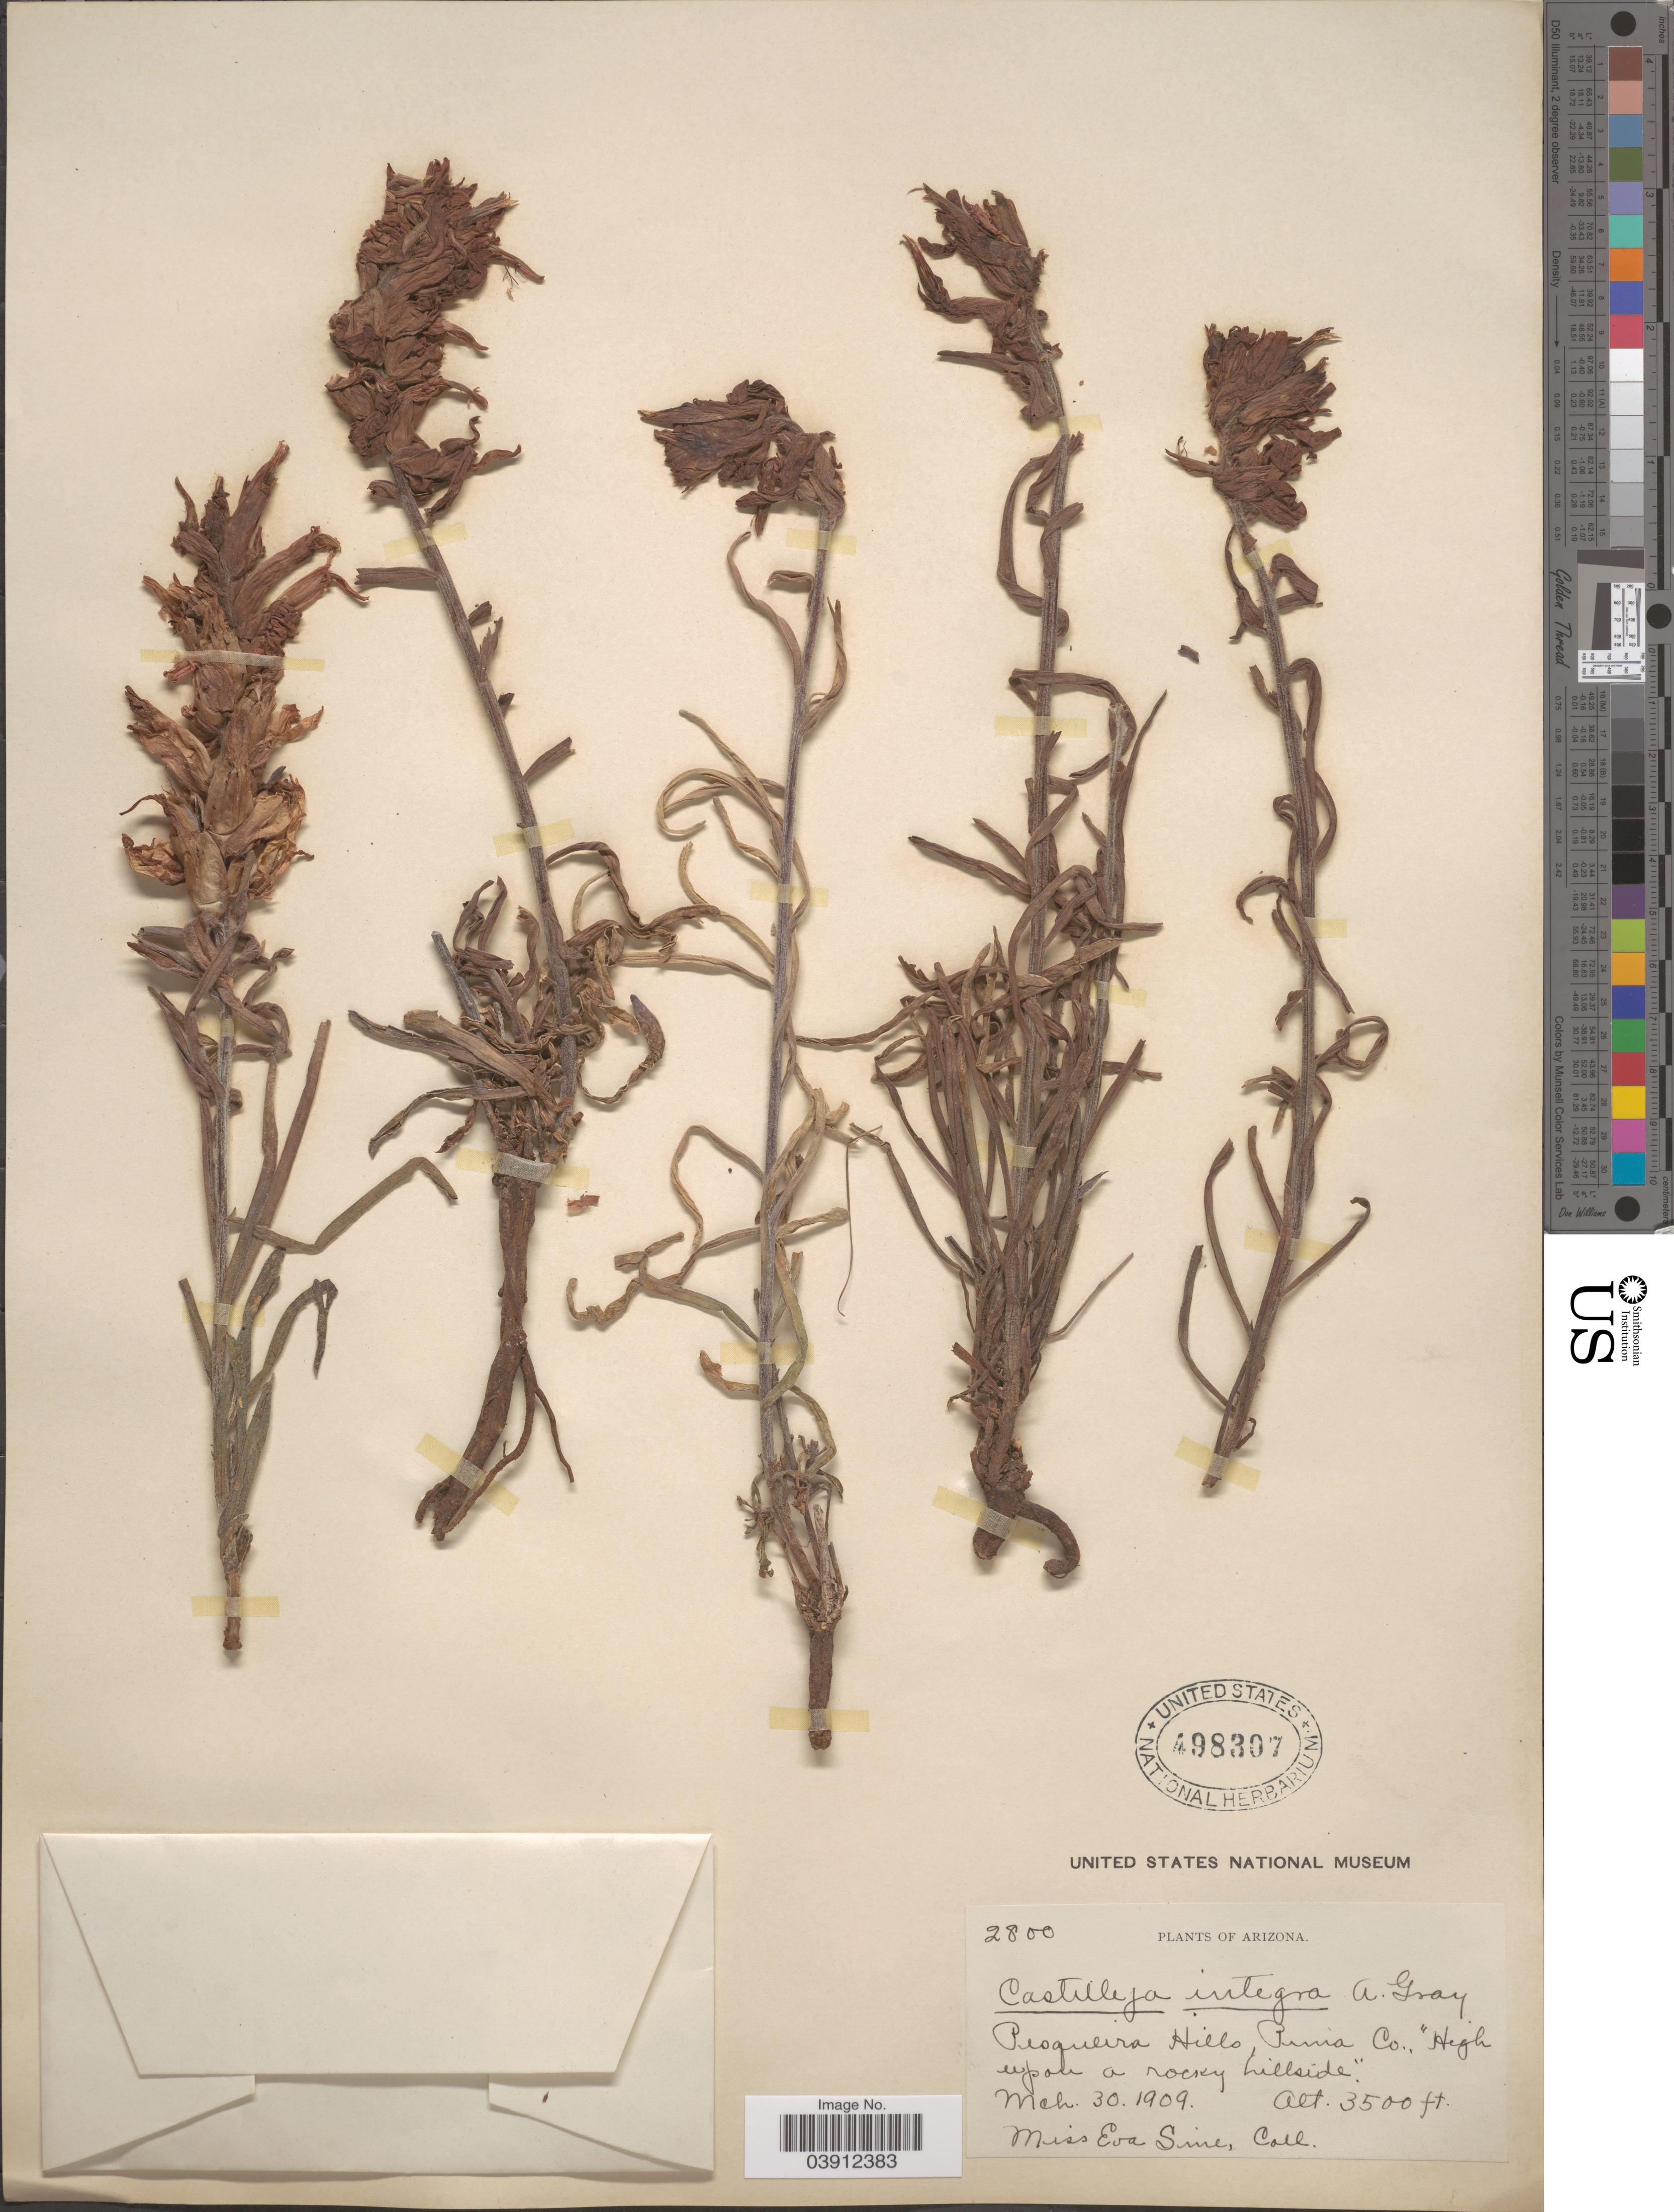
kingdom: Plantae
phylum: Tracheophyta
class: Magnoliopsida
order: Lamiales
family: Orobanchaceae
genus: Castilleja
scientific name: Castilleja integra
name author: A. Gray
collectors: E. Sine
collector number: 2800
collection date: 1909-03-30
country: United States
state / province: Arizona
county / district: Pima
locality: Pesqueira Hills, Pima Co.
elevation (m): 1067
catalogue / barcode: US 498307